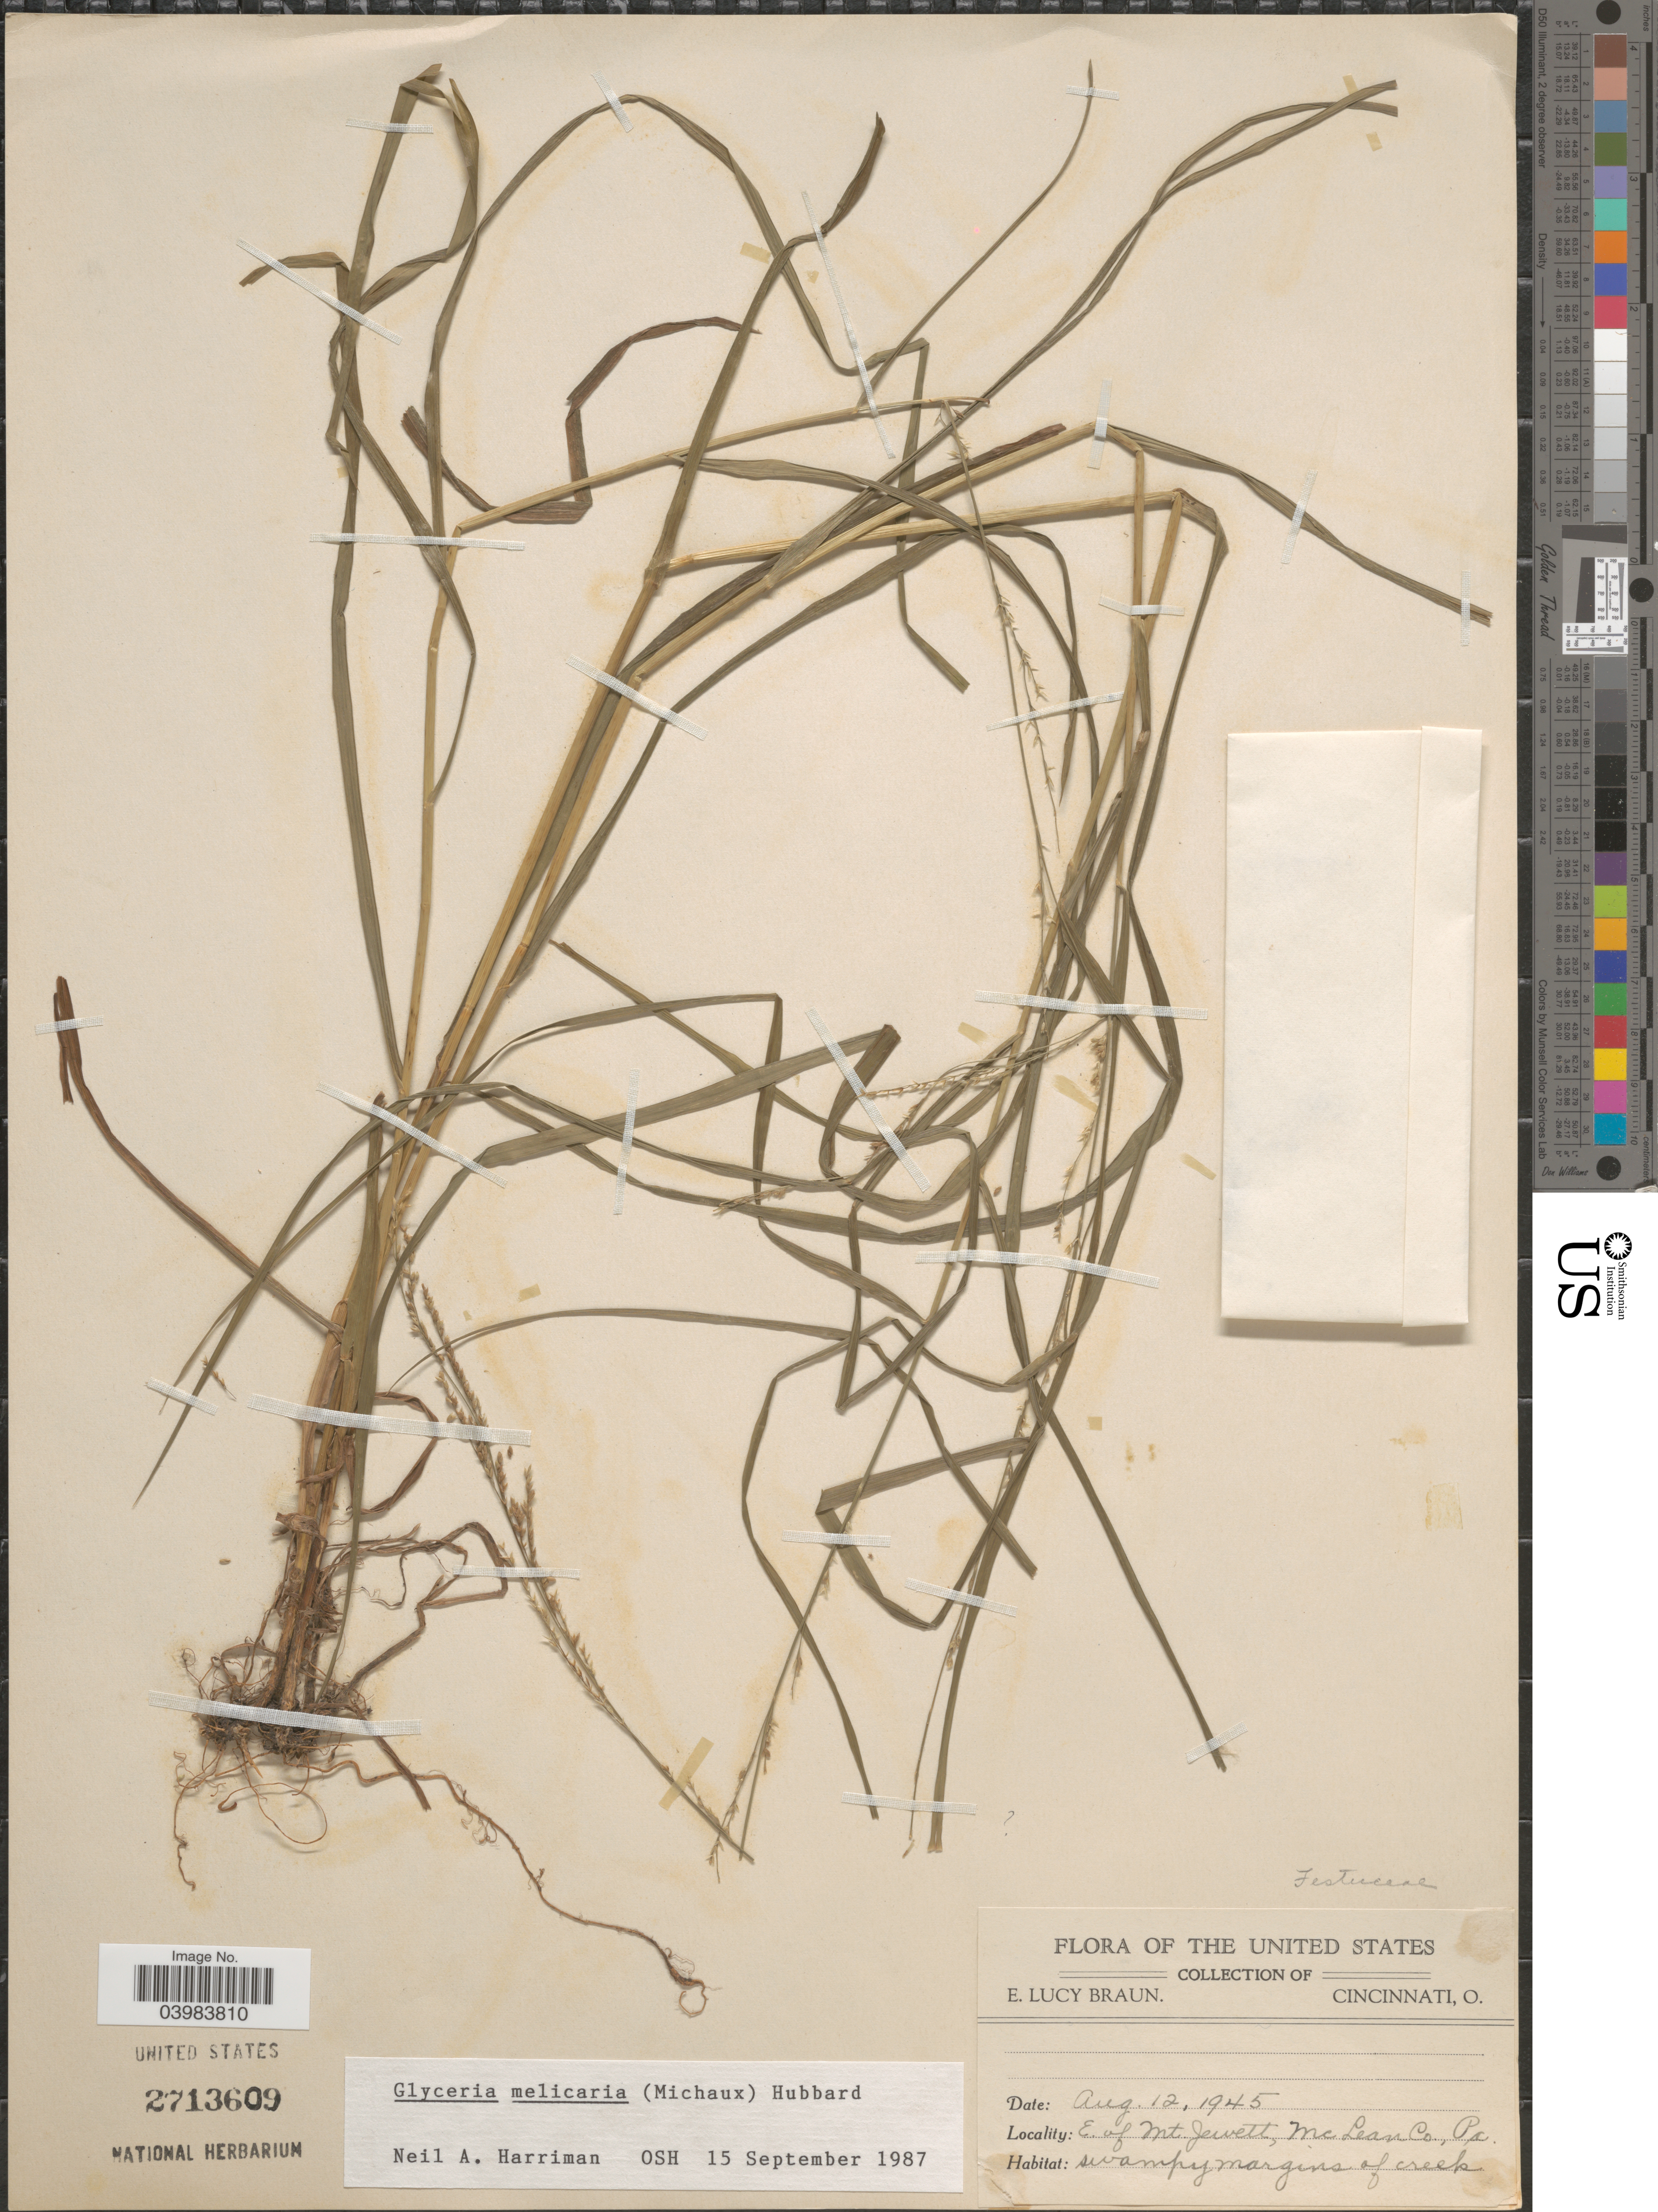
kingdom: Plantae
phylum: Tracheophyta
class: Liliopsida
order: Poales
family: Poaceae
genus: Glyceria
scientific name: Glyceria melicaria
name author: (Michx.) F.T. Hubb.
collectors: E. L. Braun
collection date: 1945-08-12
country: United States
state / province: Pennsylvania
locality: E. of Mt. Jewett, Mc. Lean Co.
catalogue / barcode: US 2713609